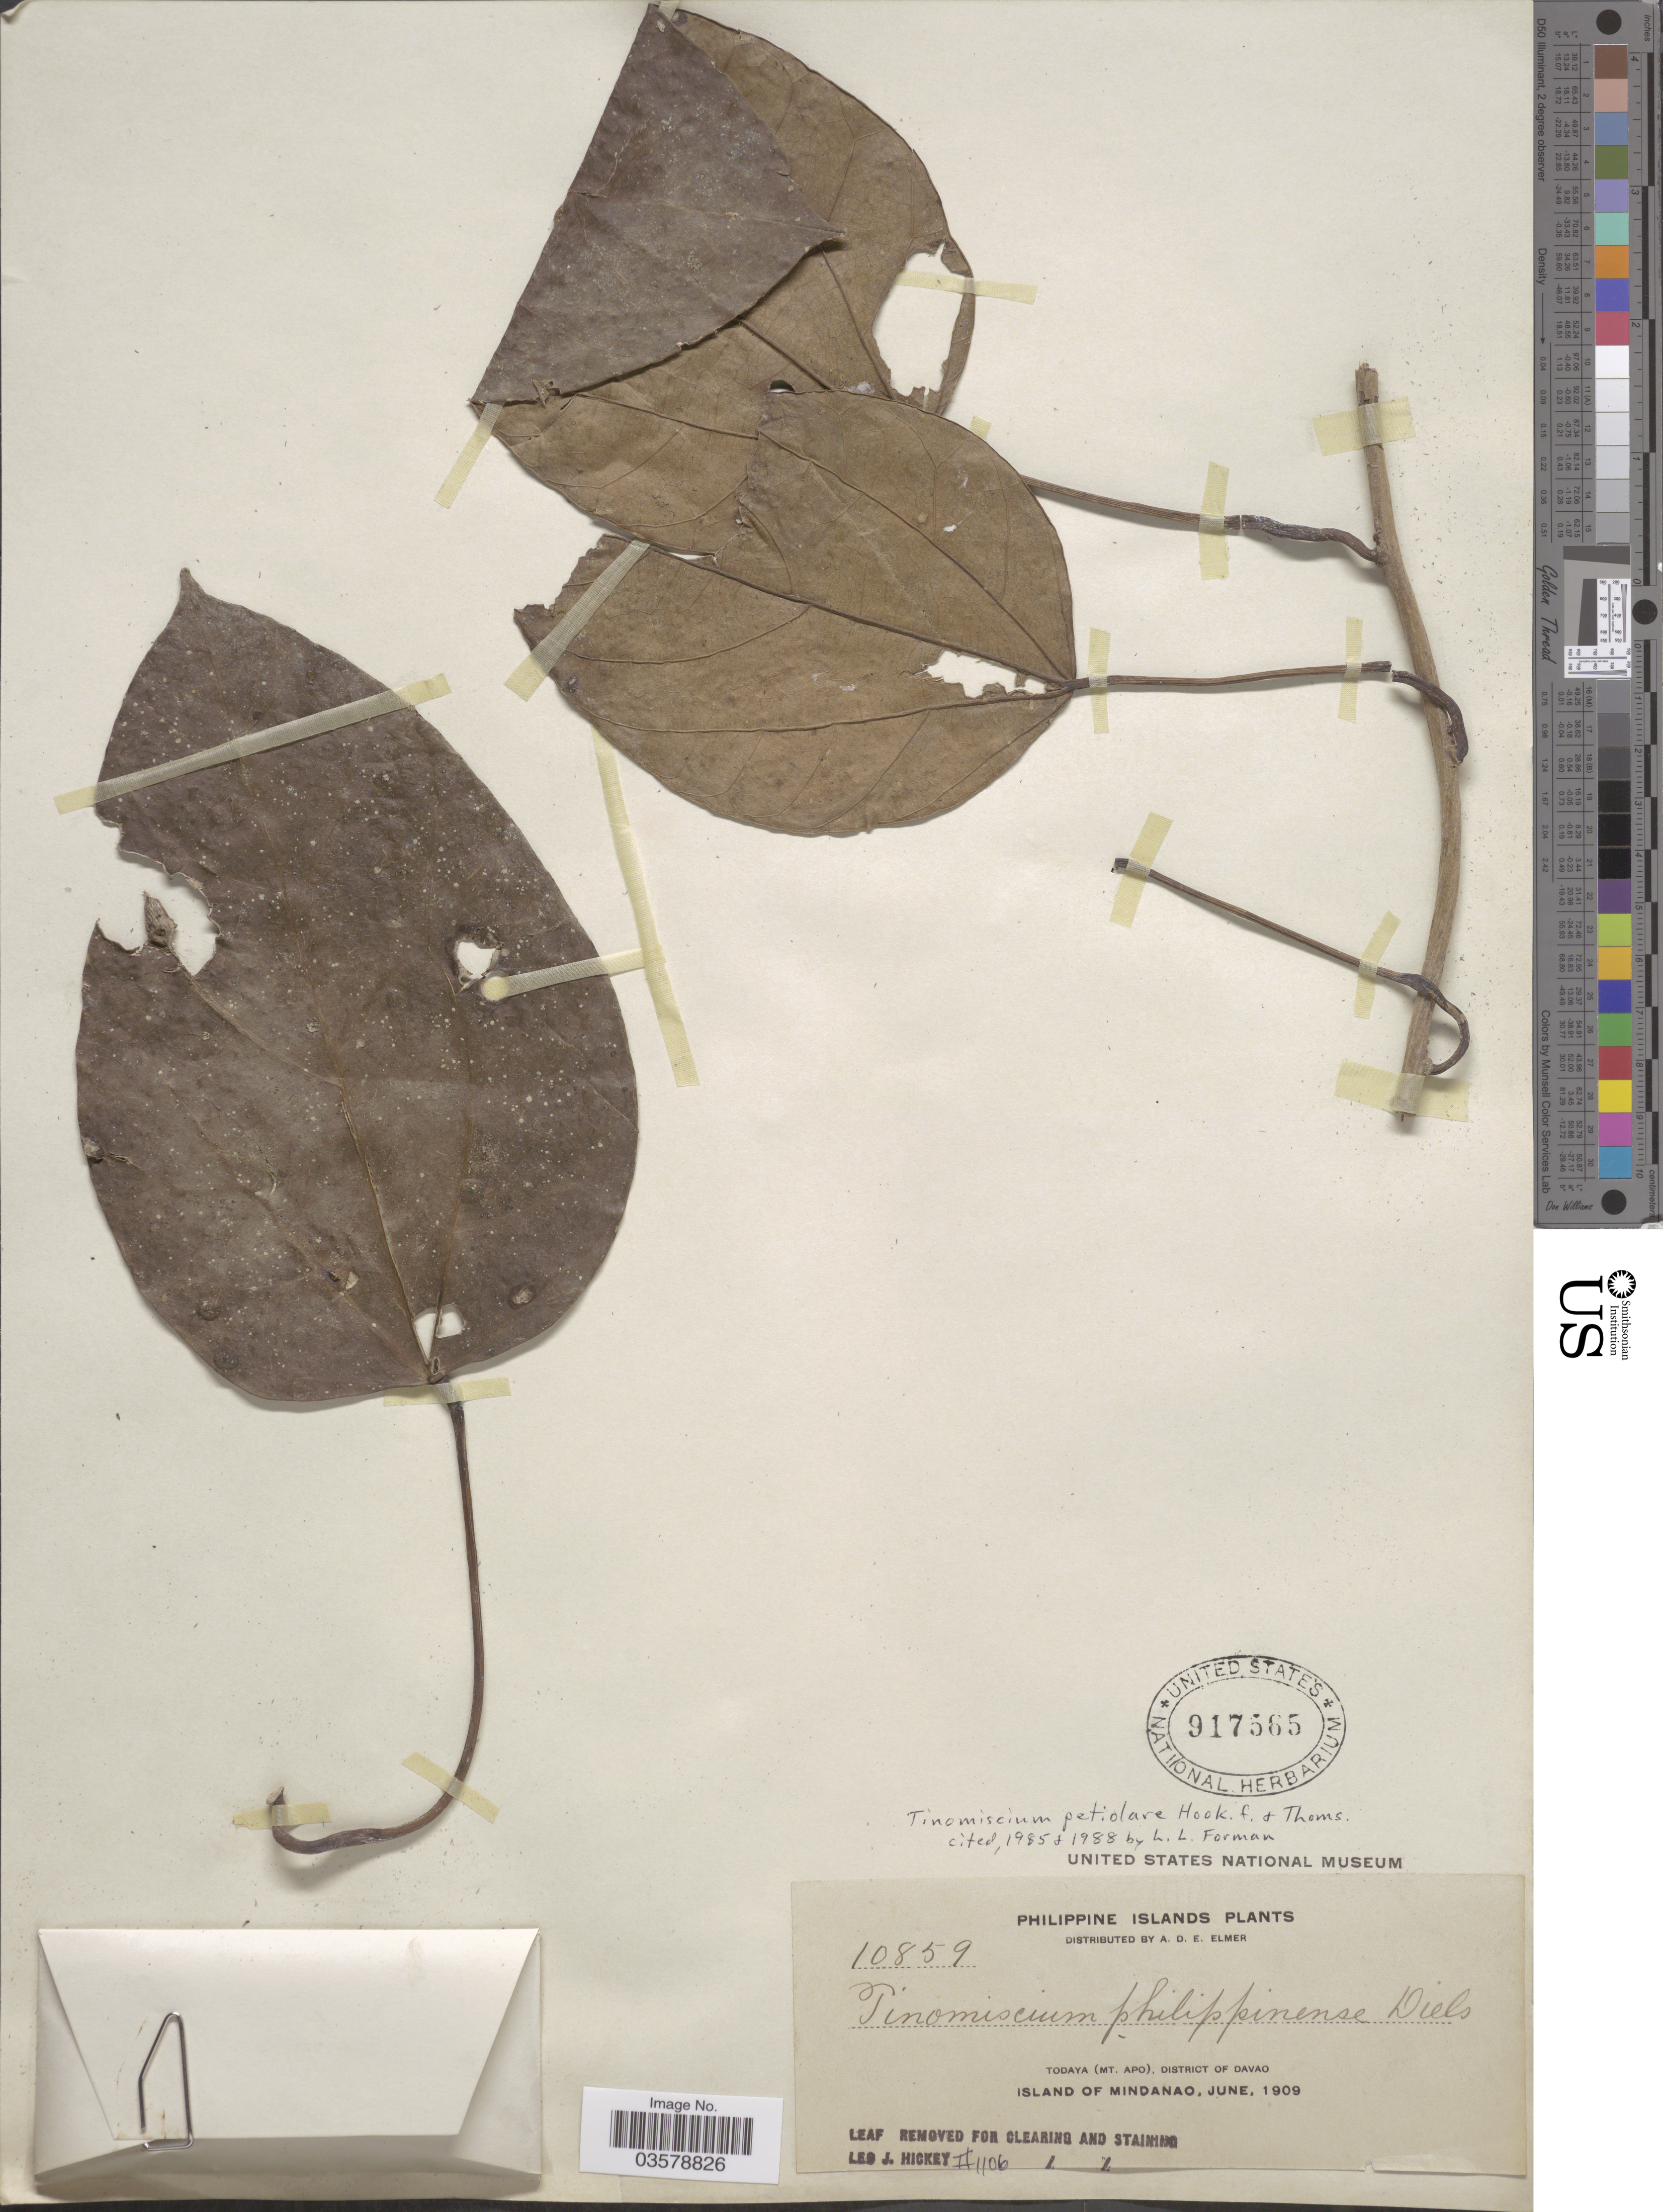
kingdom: Plantae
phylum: Tracheophyta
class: Magnoliopsida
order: Ranunculales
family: Menispermaceae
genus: Tinomiscium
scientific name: Tinomiscium petiolare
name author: Hook. f. & Thoms.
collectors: A. D. E. Elmer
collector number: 10859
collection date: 1909-06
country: Philippines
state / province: Davao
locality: Philippine Islands. Todaya (Mt. Apo), District of Davao. Island of Mindanao.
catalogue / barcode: US 917565